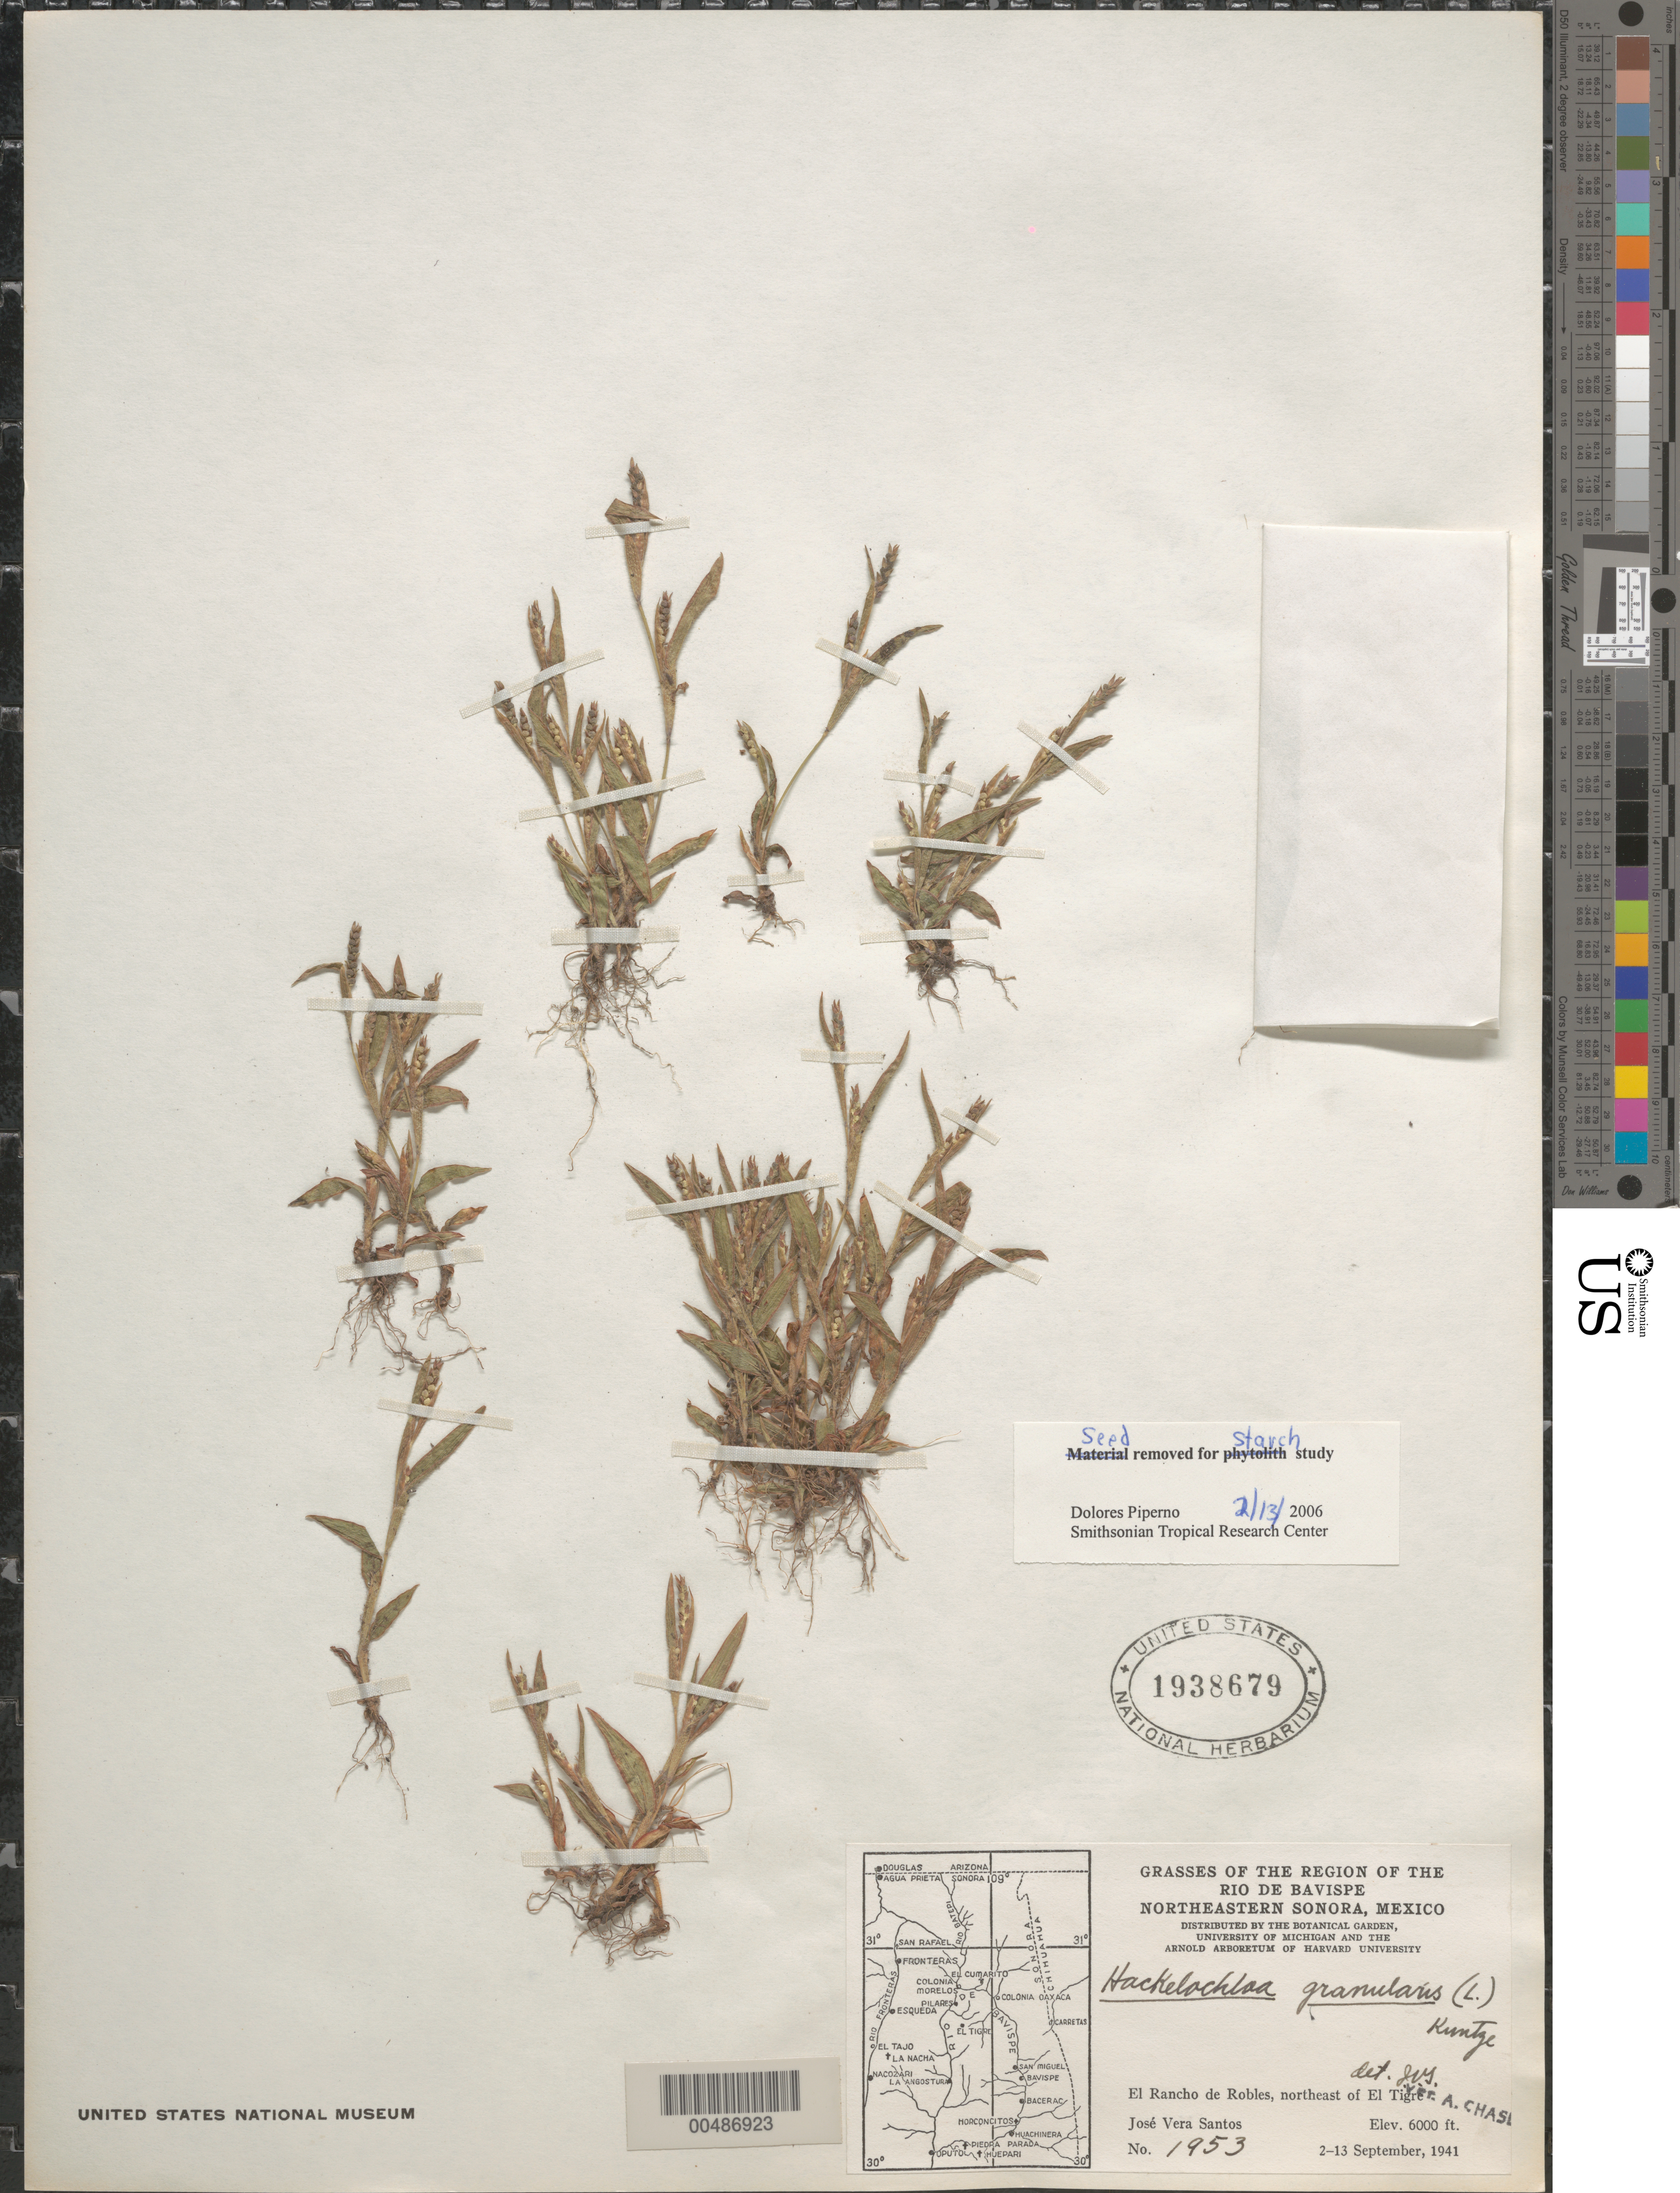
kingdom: Plantae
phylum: Tracheophyta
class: Liliopsida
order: Poales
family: Poaceae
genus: Hackelochloa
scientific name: Hackelochloa granularis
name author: (L.) Kuntze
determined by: Santos, J. V.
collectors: J. V. Santos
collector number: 1953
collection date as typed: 2 Sep 1941 to 13 Sep 1941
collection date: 1941-09-02/1941-09-13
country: Mexico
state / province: Sonora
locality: Region of the Rio de Bavispe, N Sonora, El Rancho de Robles, NE of El Tigre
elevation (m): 1829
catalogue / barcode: US 1938679